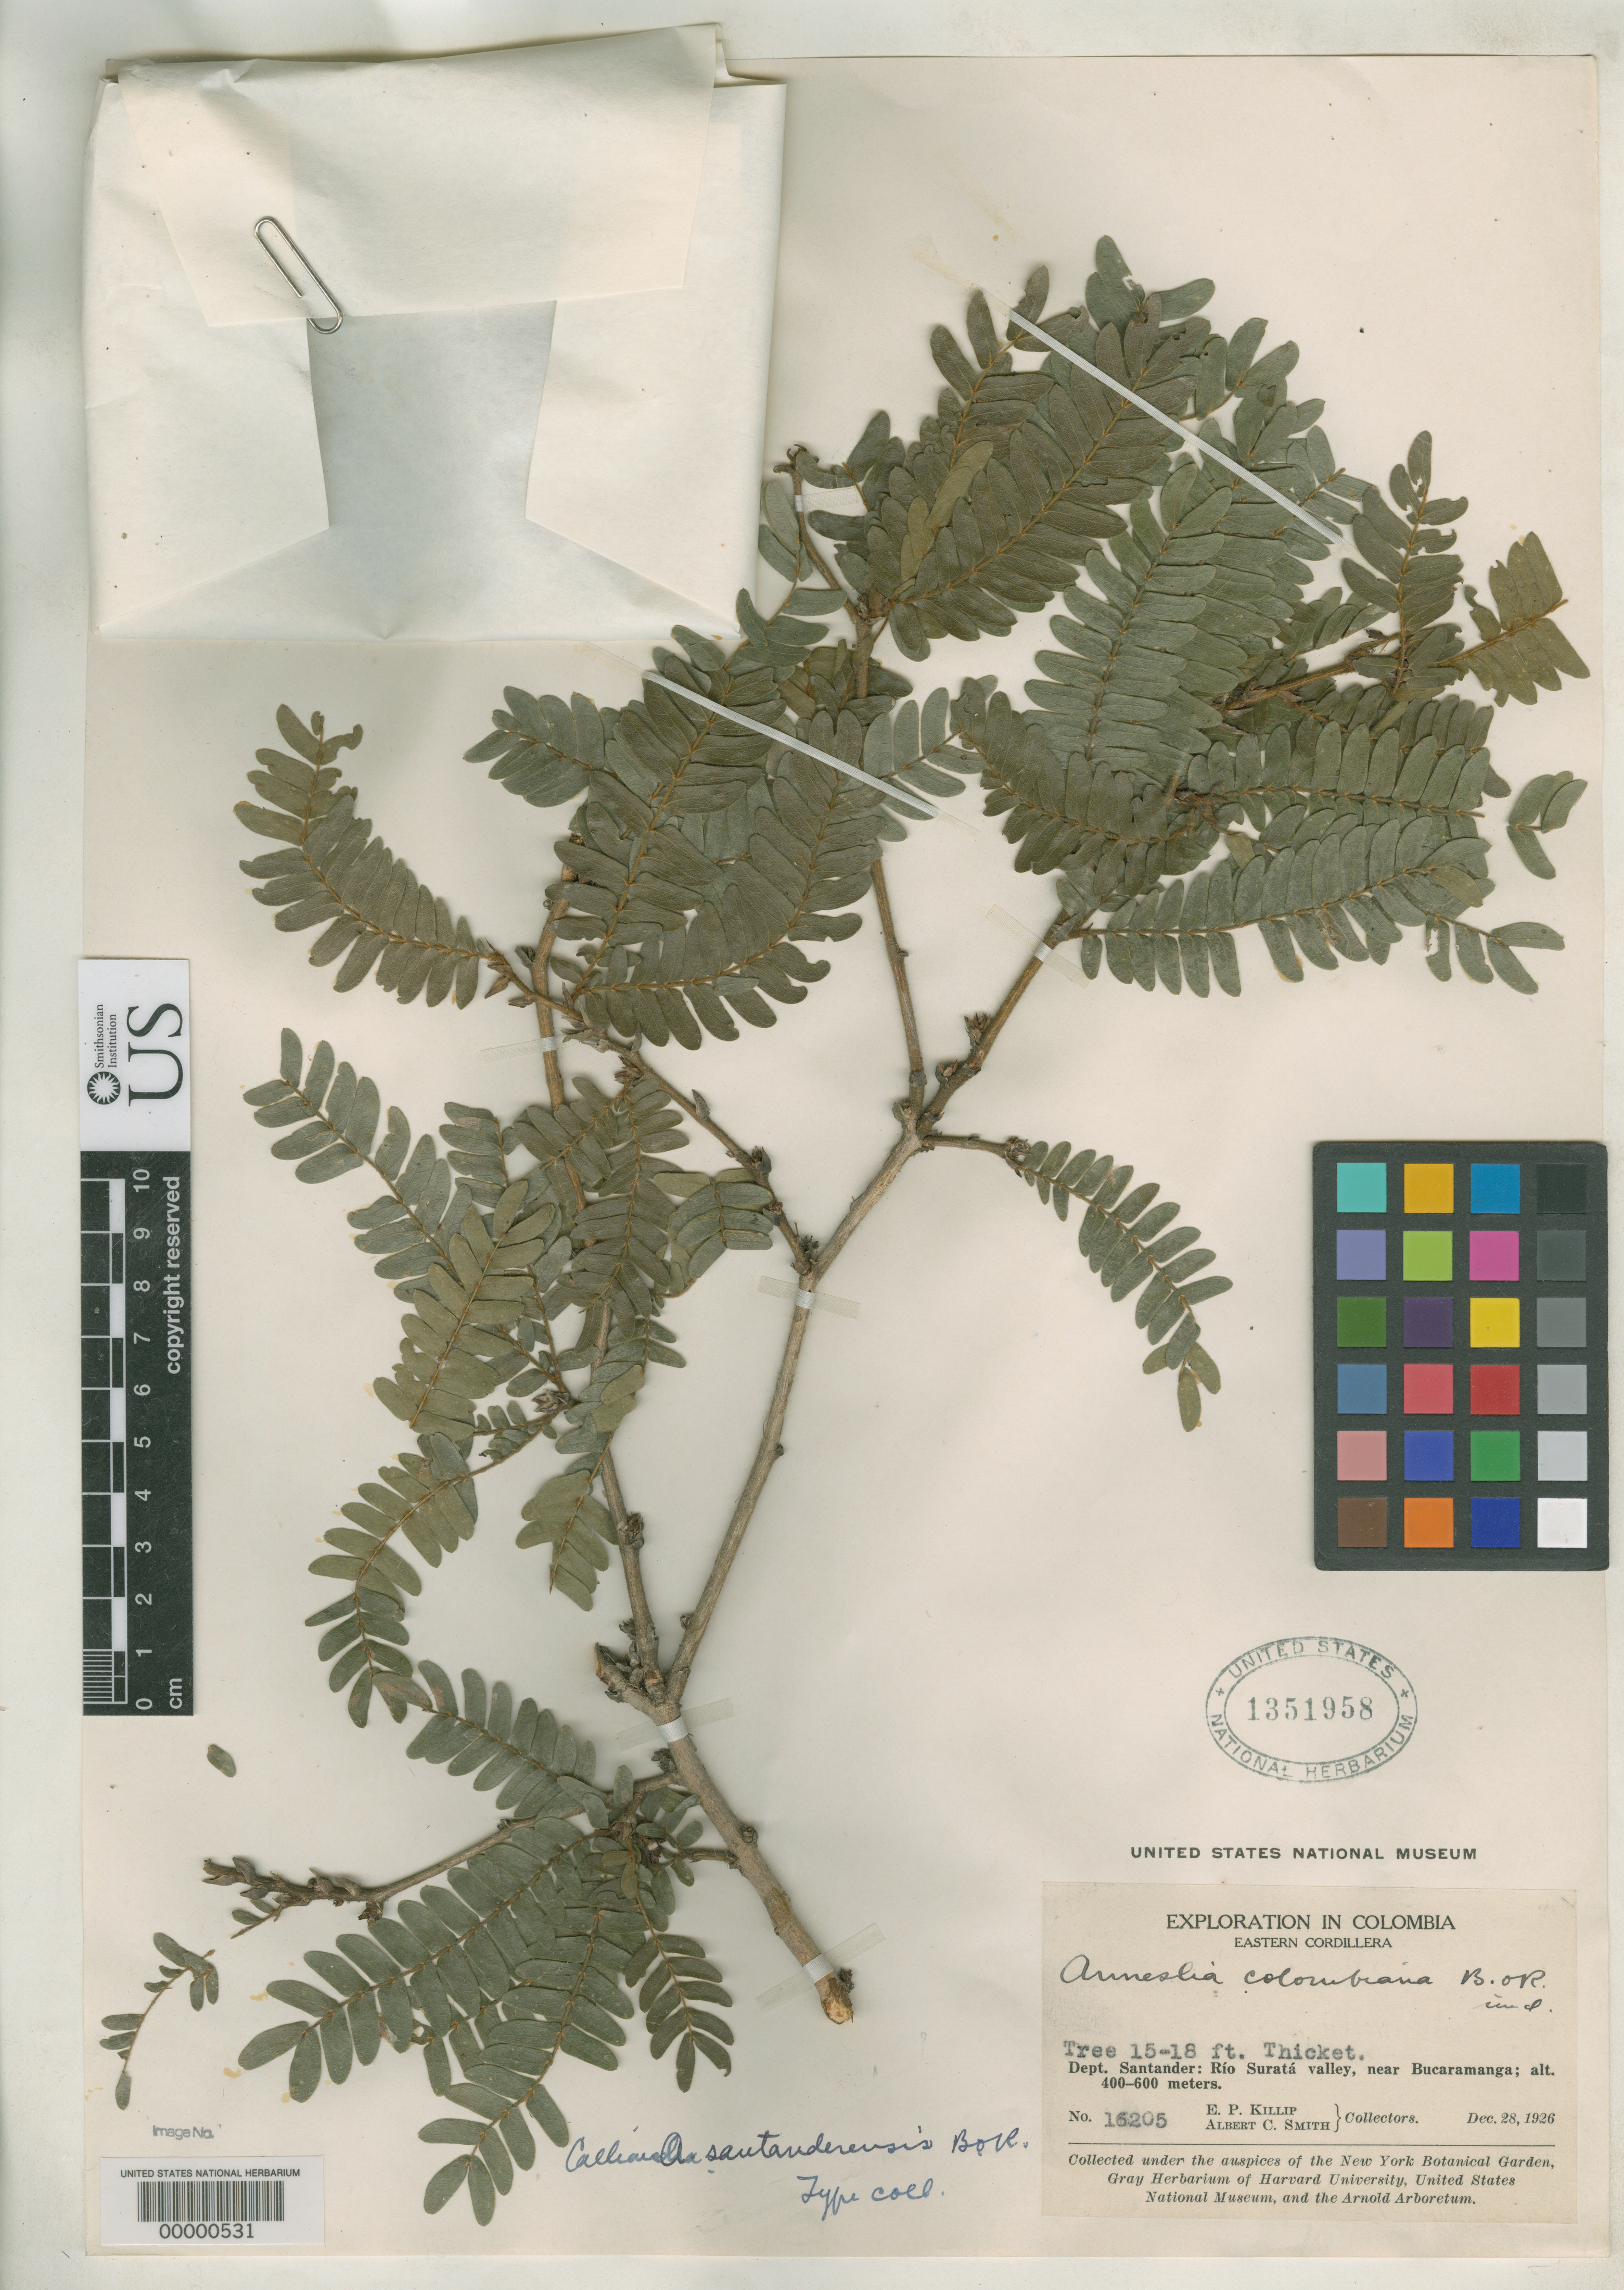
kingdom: Plantae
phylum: Tracheophyta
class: Magnoliopsida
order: Fabales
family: Fabaceae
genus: Calliandra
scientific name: Calliandra santanderensis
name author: Britton & Rose in Britton & Killip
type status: Isotype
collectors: E. P. Killip & A. C. Smith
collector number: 16205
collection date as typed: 28 Dec 1926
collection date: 1926-12-28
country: Colombia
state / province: Santander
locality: Rio Surata Valley, Bucaramanga.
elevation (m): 400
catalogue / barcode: US 1351958